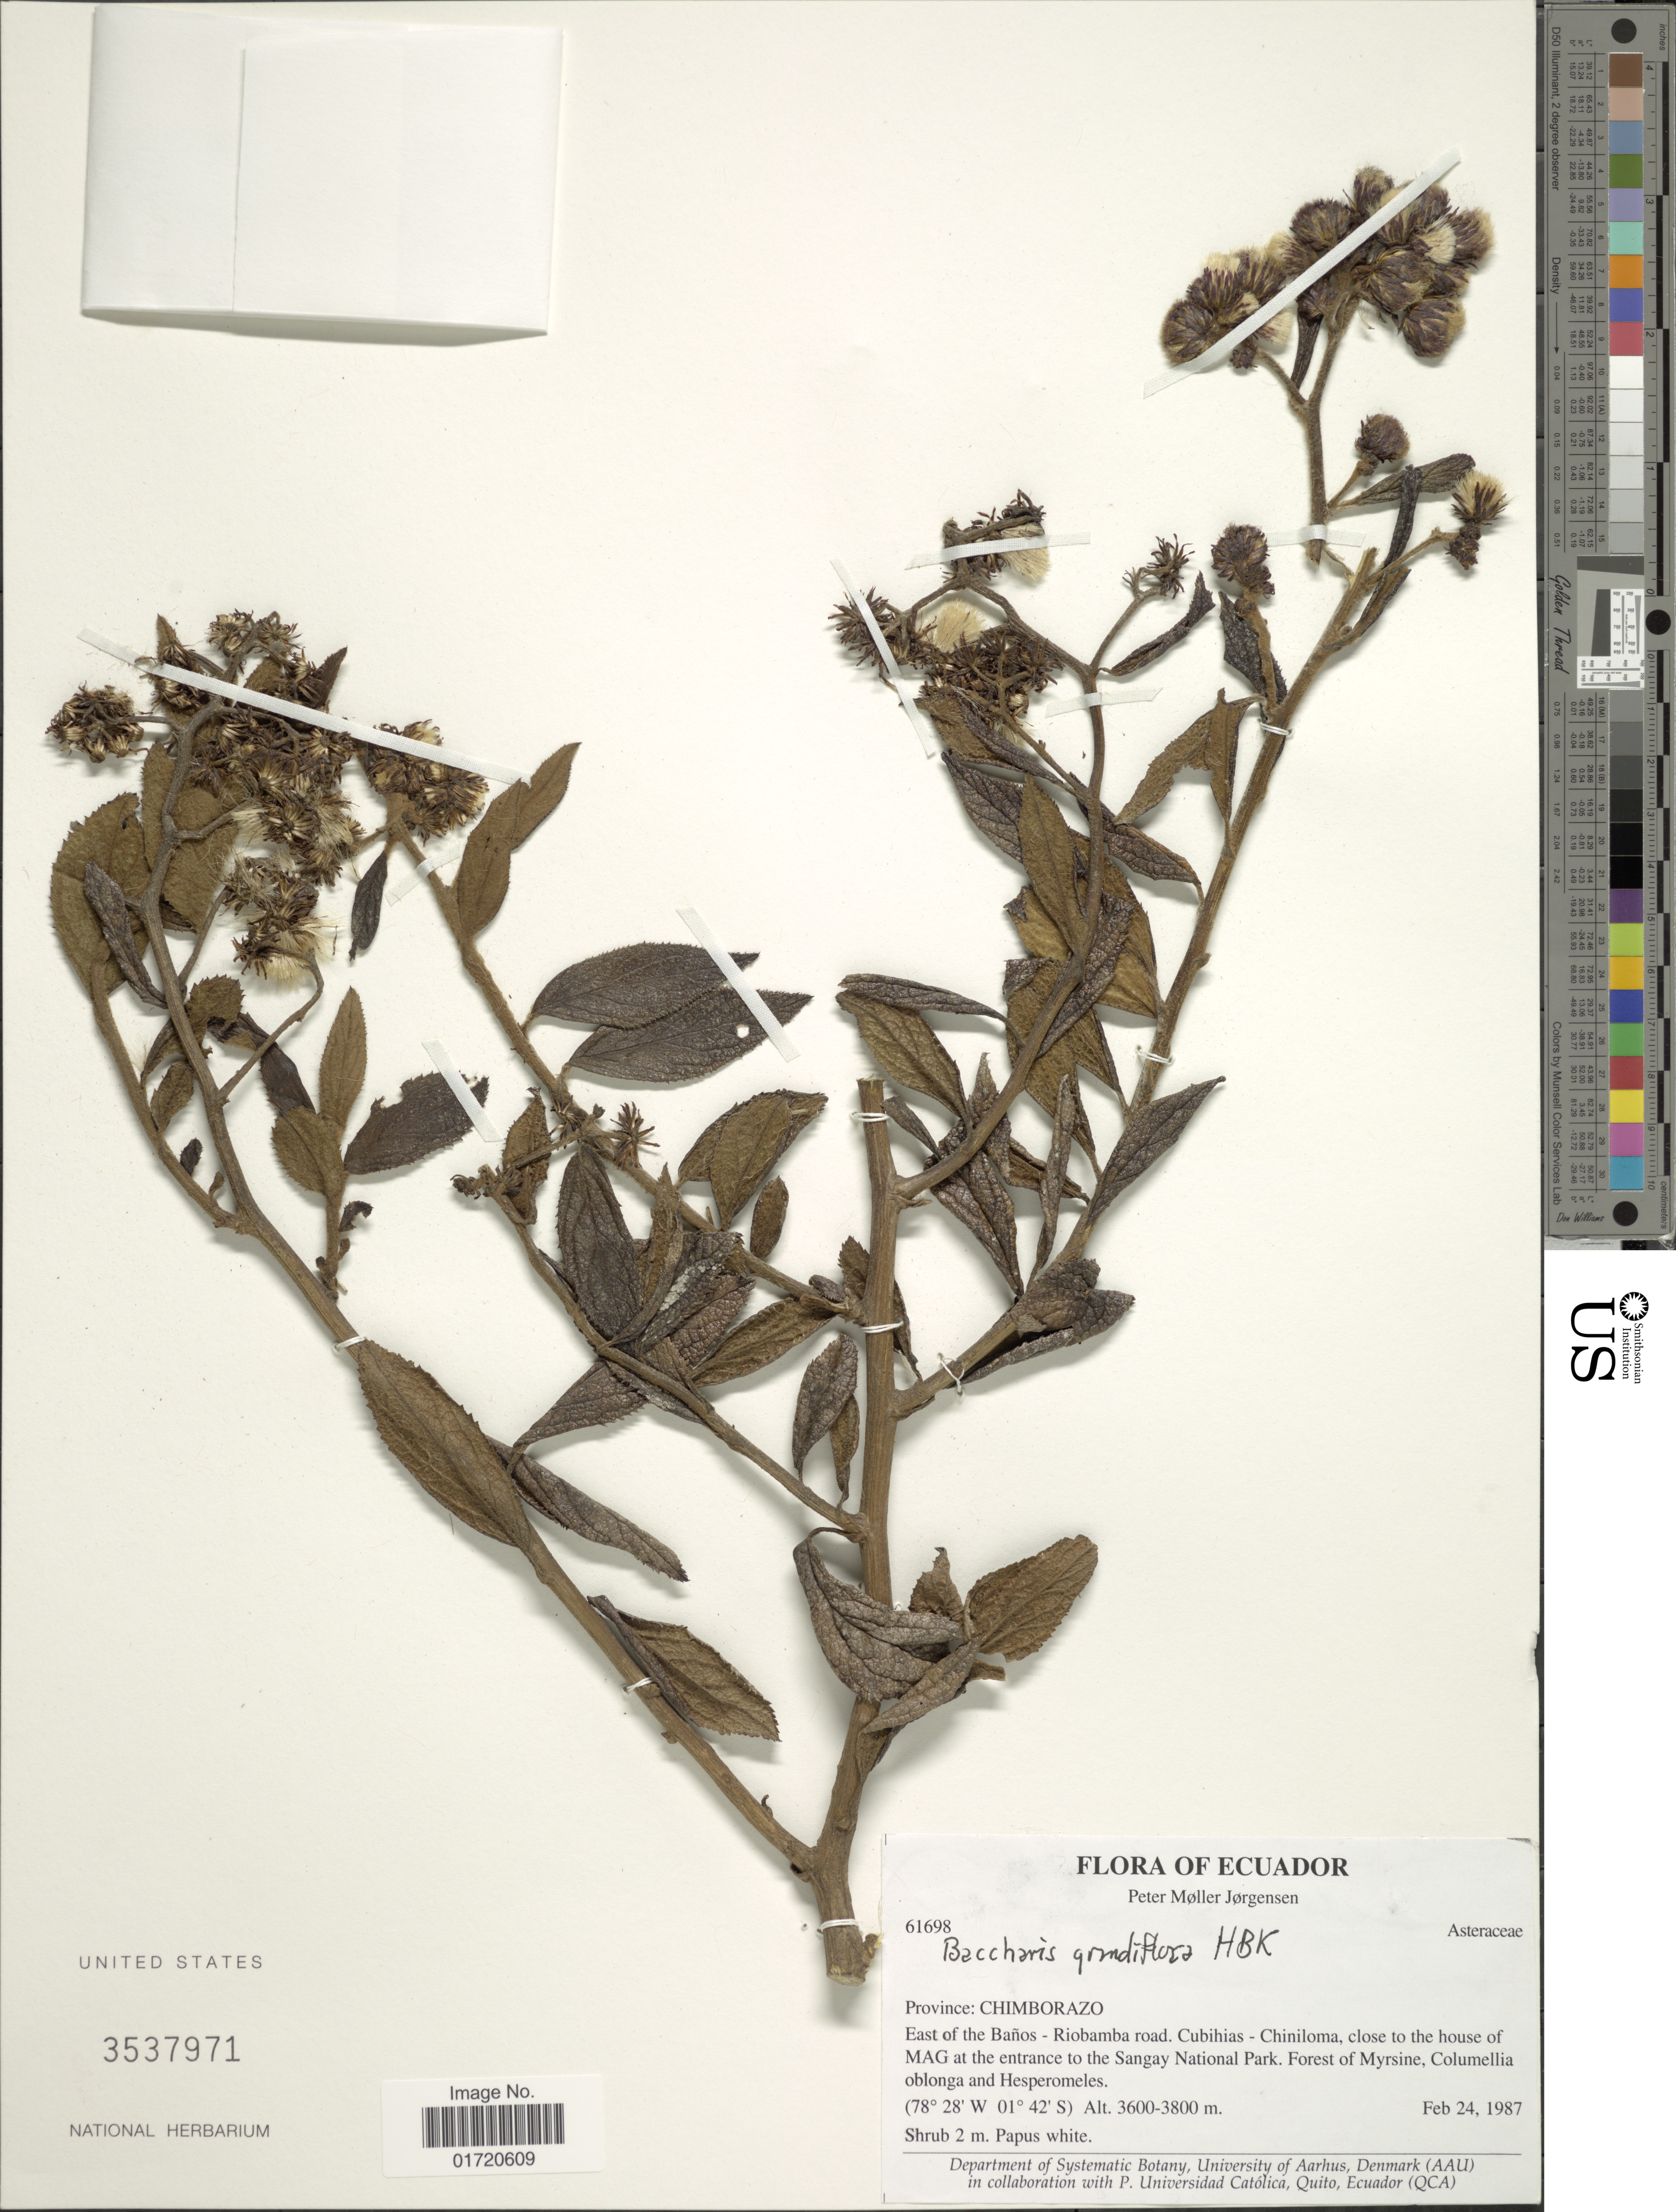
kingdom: Plantae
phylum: Tracheophyta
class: Magnoliopsida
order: Asterales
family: Asteraceae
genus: Baccharis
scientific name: Baccharis grandiflora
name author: Kunth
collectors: P. M. Jørgensen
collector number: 61698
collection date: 1987-02-24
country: Ecuador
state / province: Chimborazo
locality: East of Baños - Riobamba road. Cubihias - Chiniloma, close to the house of MAG at the entrance to the Sangay National Park.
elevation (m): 3600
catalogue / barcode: US 3537971